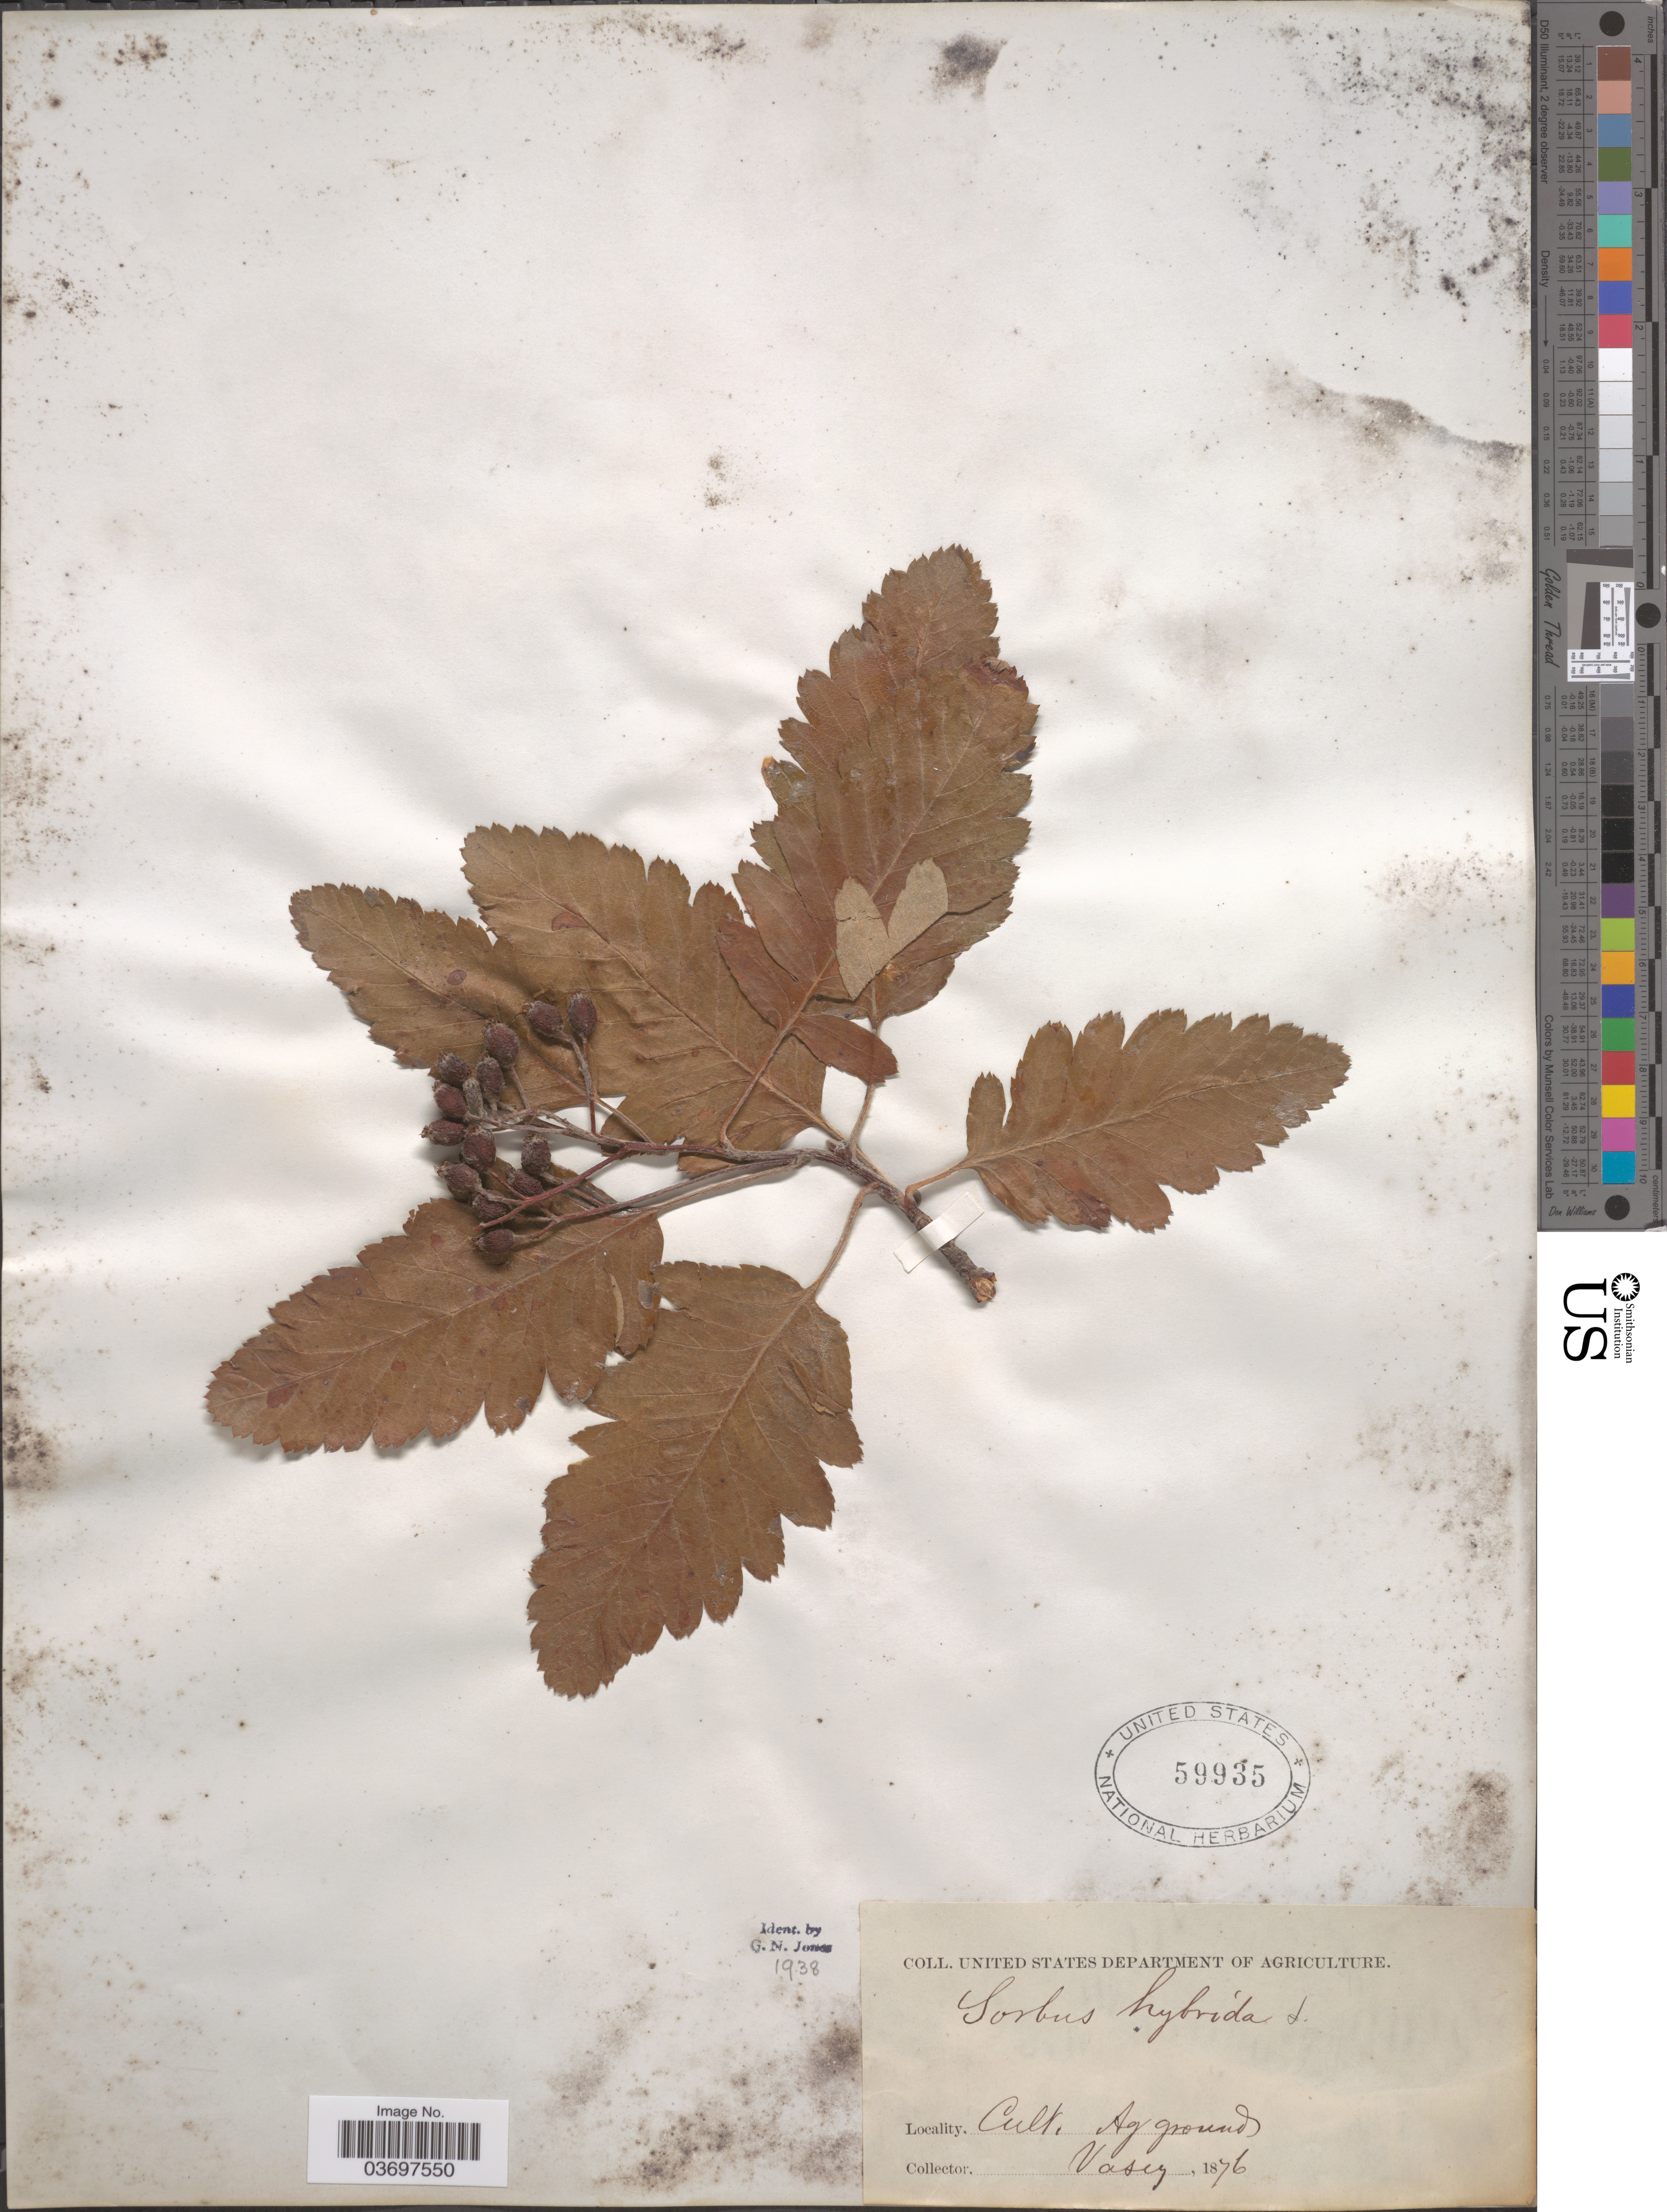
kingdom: Plantae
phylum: Tracheophyta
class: Magnoliopsida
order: Rosales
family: Rosaceae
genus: Sorbus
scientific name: Sorbus hybrida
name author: L.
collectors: Vasey, --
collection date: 1876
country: United States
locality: Ag grounds.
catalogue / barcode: US 59935